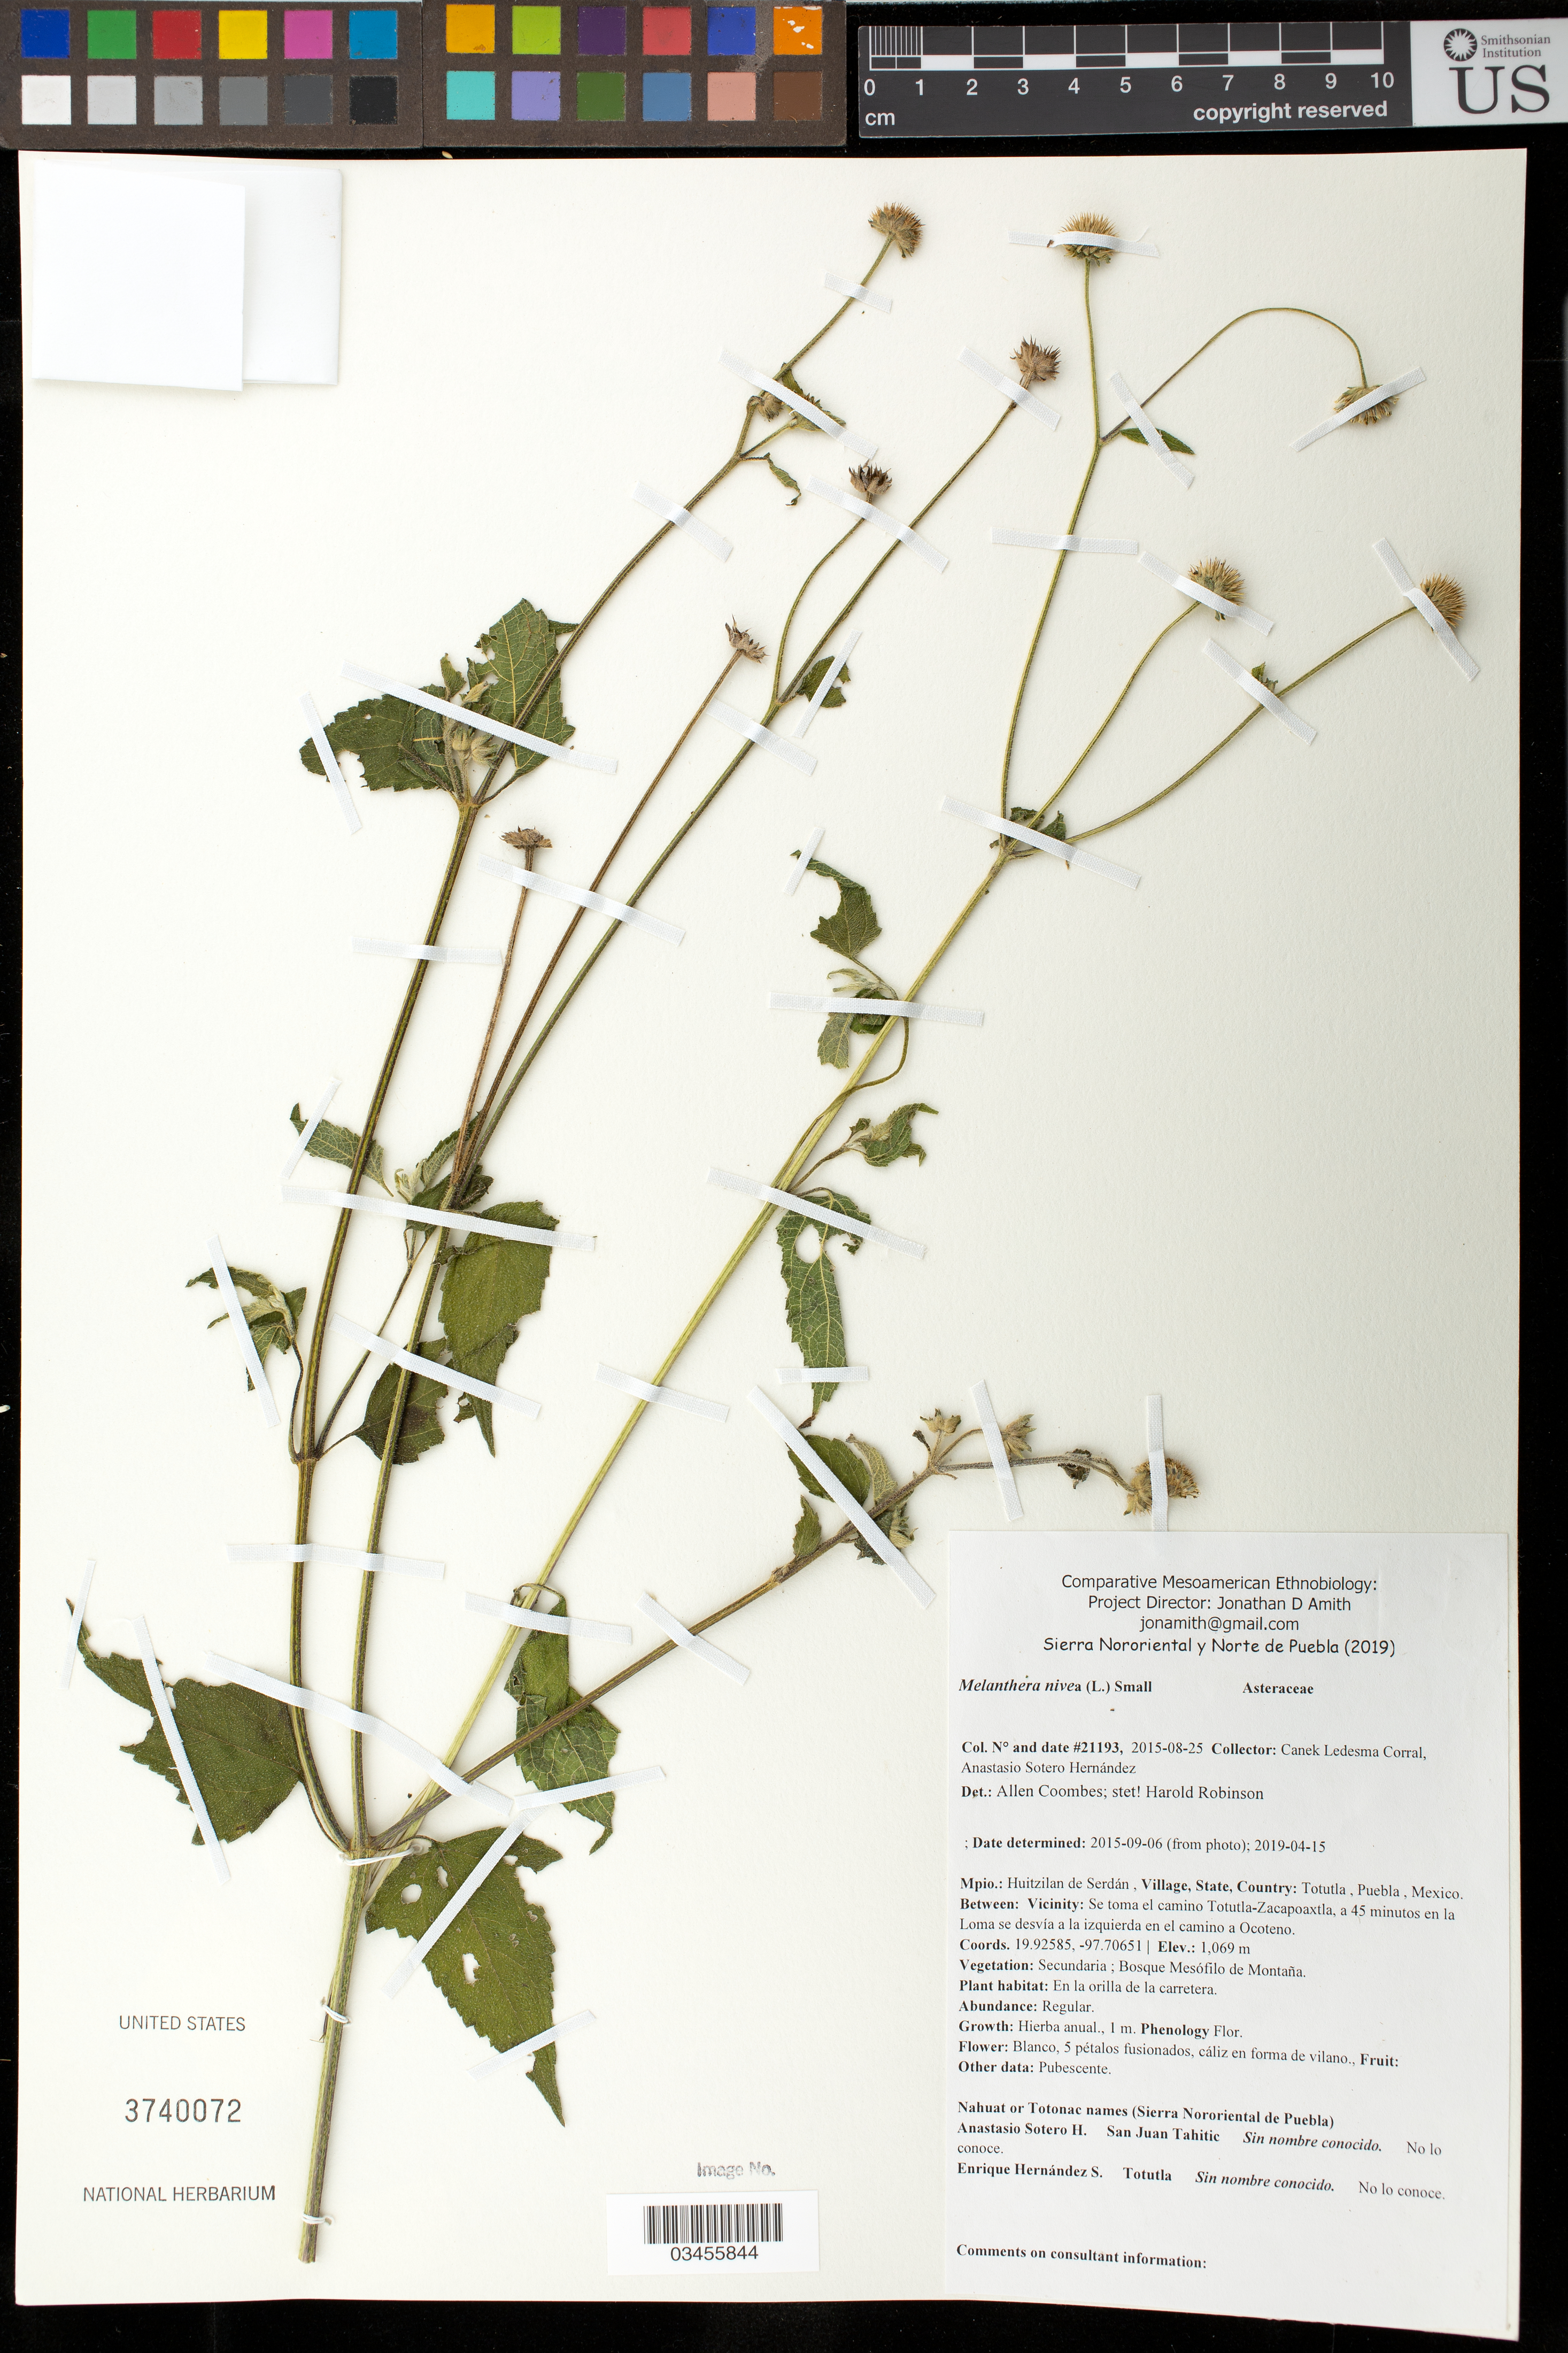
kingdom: Plantae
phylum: Tracheophyta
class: Magnoliopsida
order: Asterales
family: Asteraceae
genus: Melanthera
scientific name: Melanthera nivea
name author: (L.) Small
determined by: Robinson, Harold E., (US)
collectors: Canek Ledesma C. & A. Sotero H.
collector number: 21193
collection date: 2015-08-25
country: México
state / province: Puebla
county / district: Huitzilan de Serdán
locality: PUEBLO: Totutla; LOCALIDAD EXACTA: Se toma el camino Totutla-Zacapoaxtla, a 45 minutos en la Loma se desvía a la izquierda en el camino a Ocoteno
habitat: Bosque mesófilo de montaña | En la orilla de la carretera.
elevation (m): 1069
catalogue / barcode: US 3740072